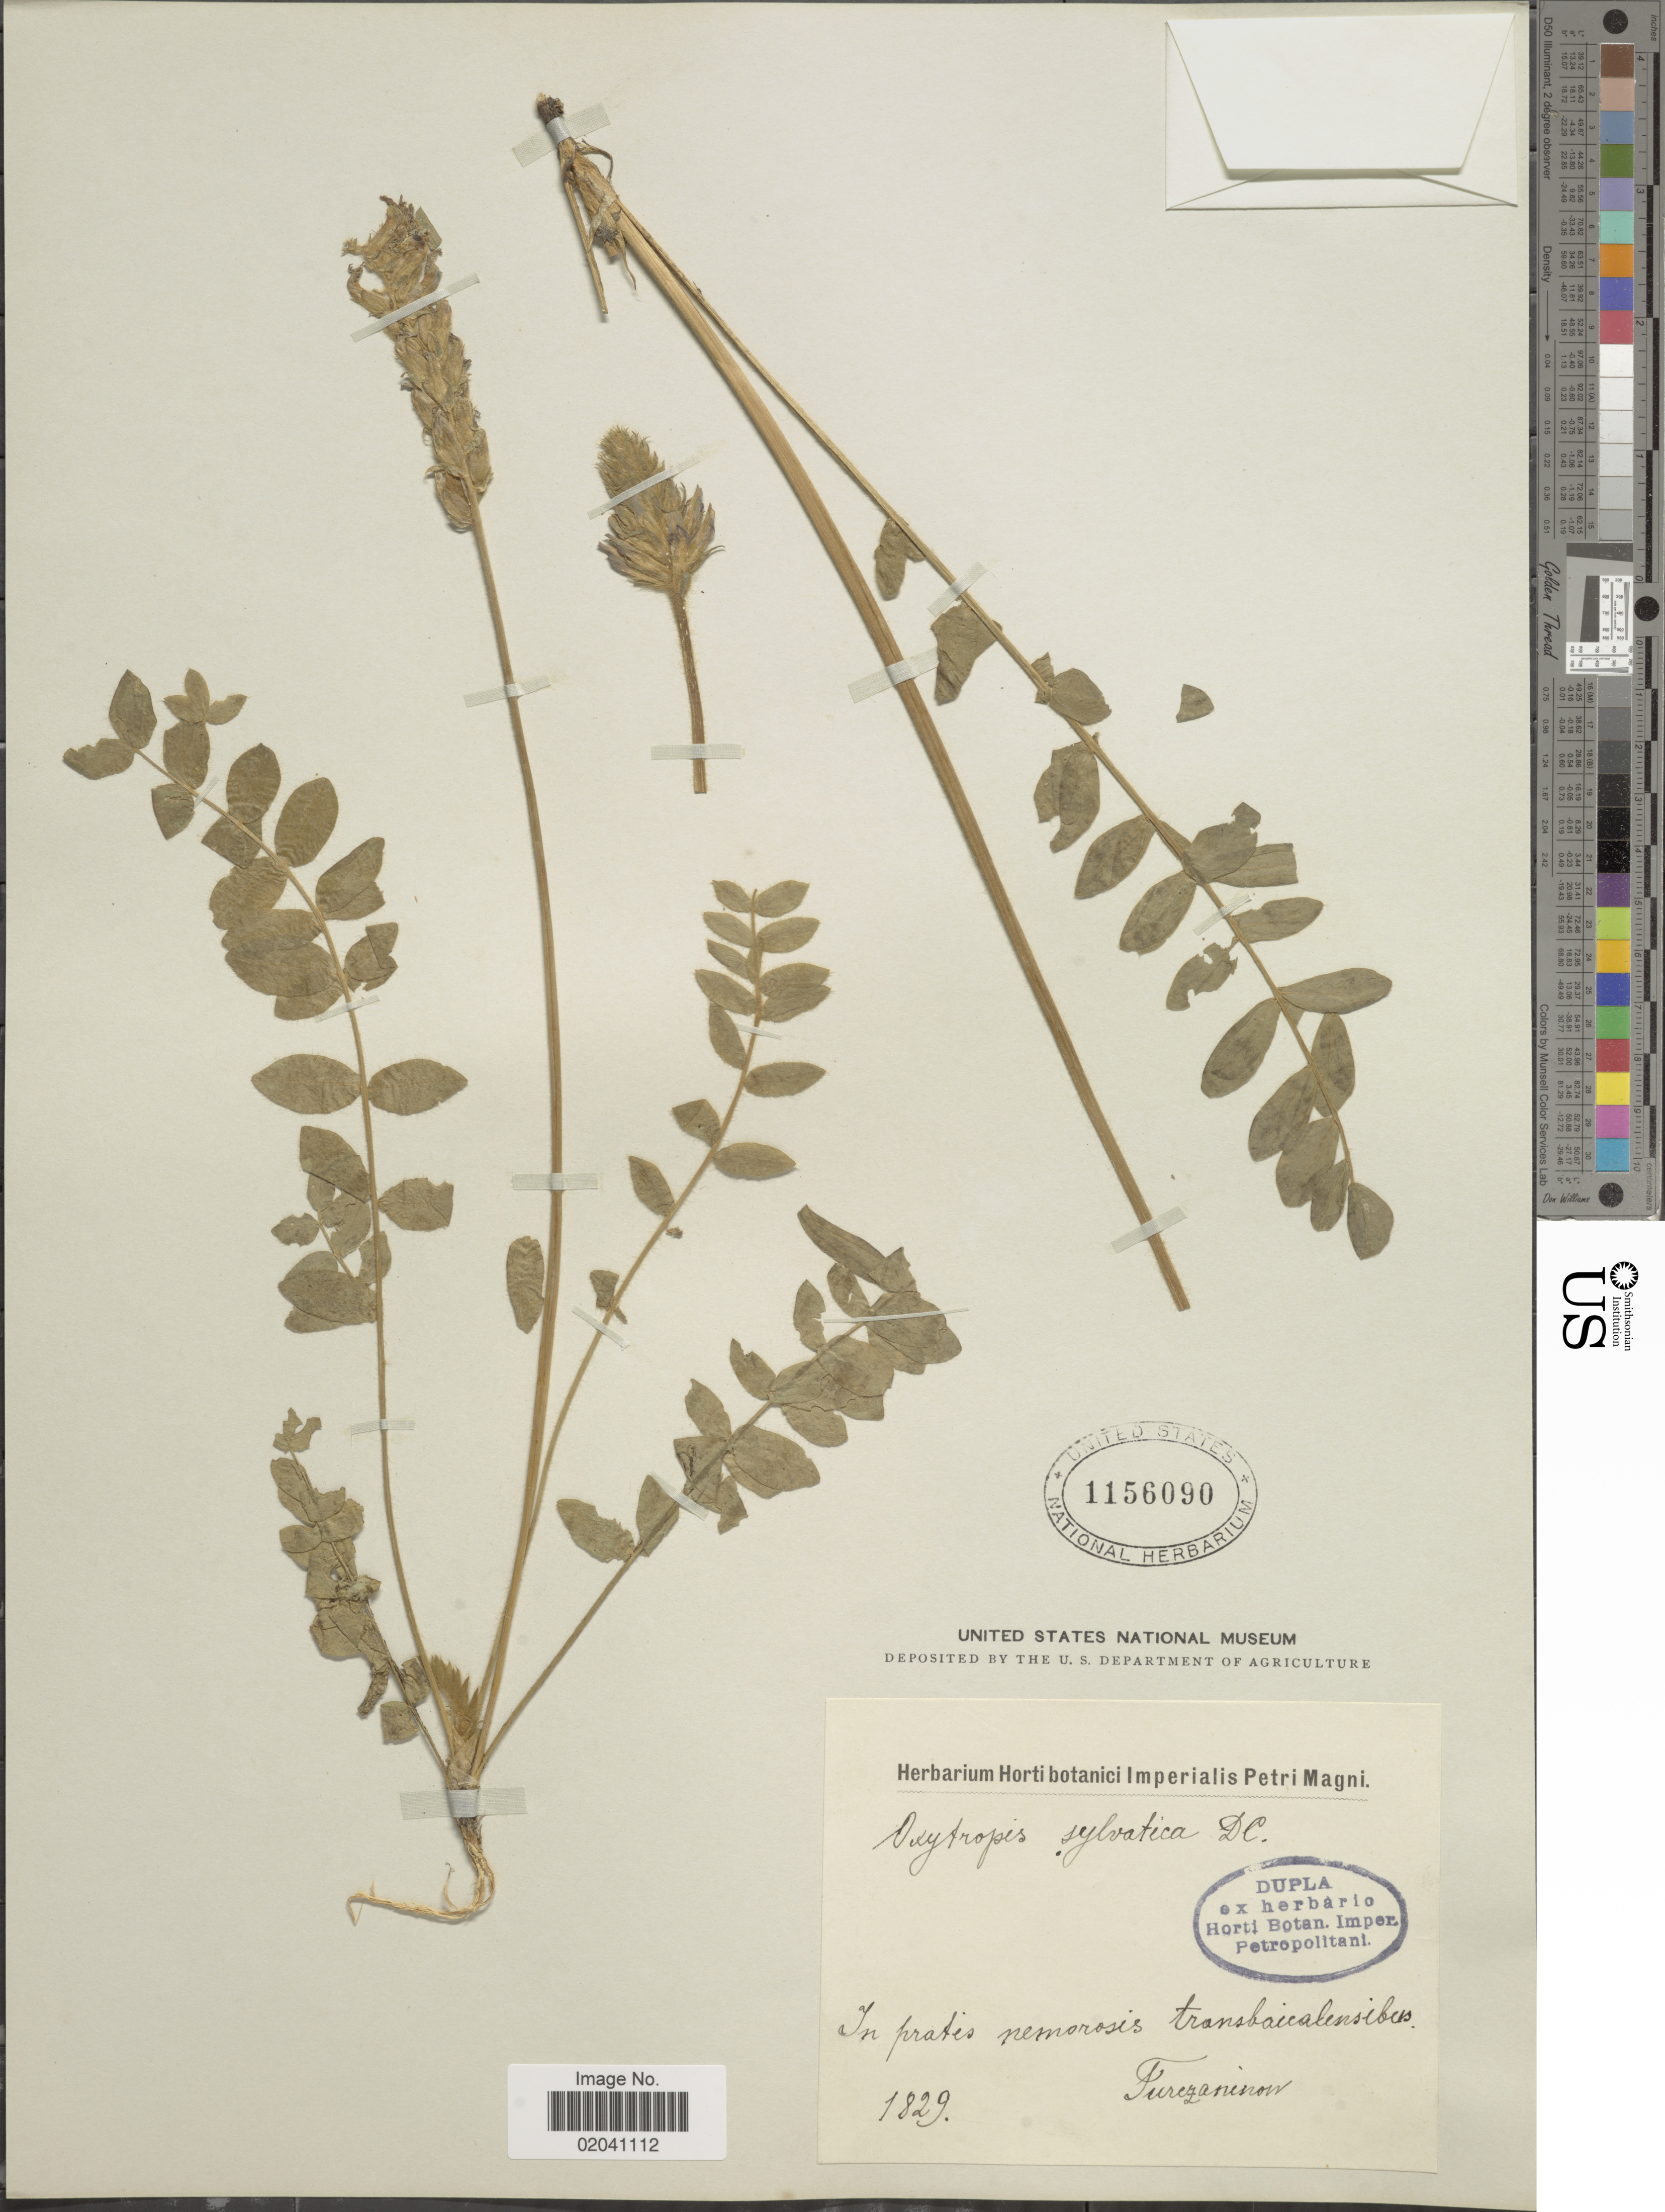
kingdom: Plantae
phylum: Tracheophyta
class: Magnoliopsida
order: Fabales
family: Fabaceae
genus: Oxytropis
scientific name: Oxytropis sylvatica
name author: (Pall.) DC.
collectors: Turczaninov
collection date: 1829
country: Russian Federation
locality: In pratis remorosis transbaicalensibus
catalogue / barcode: US 1156090